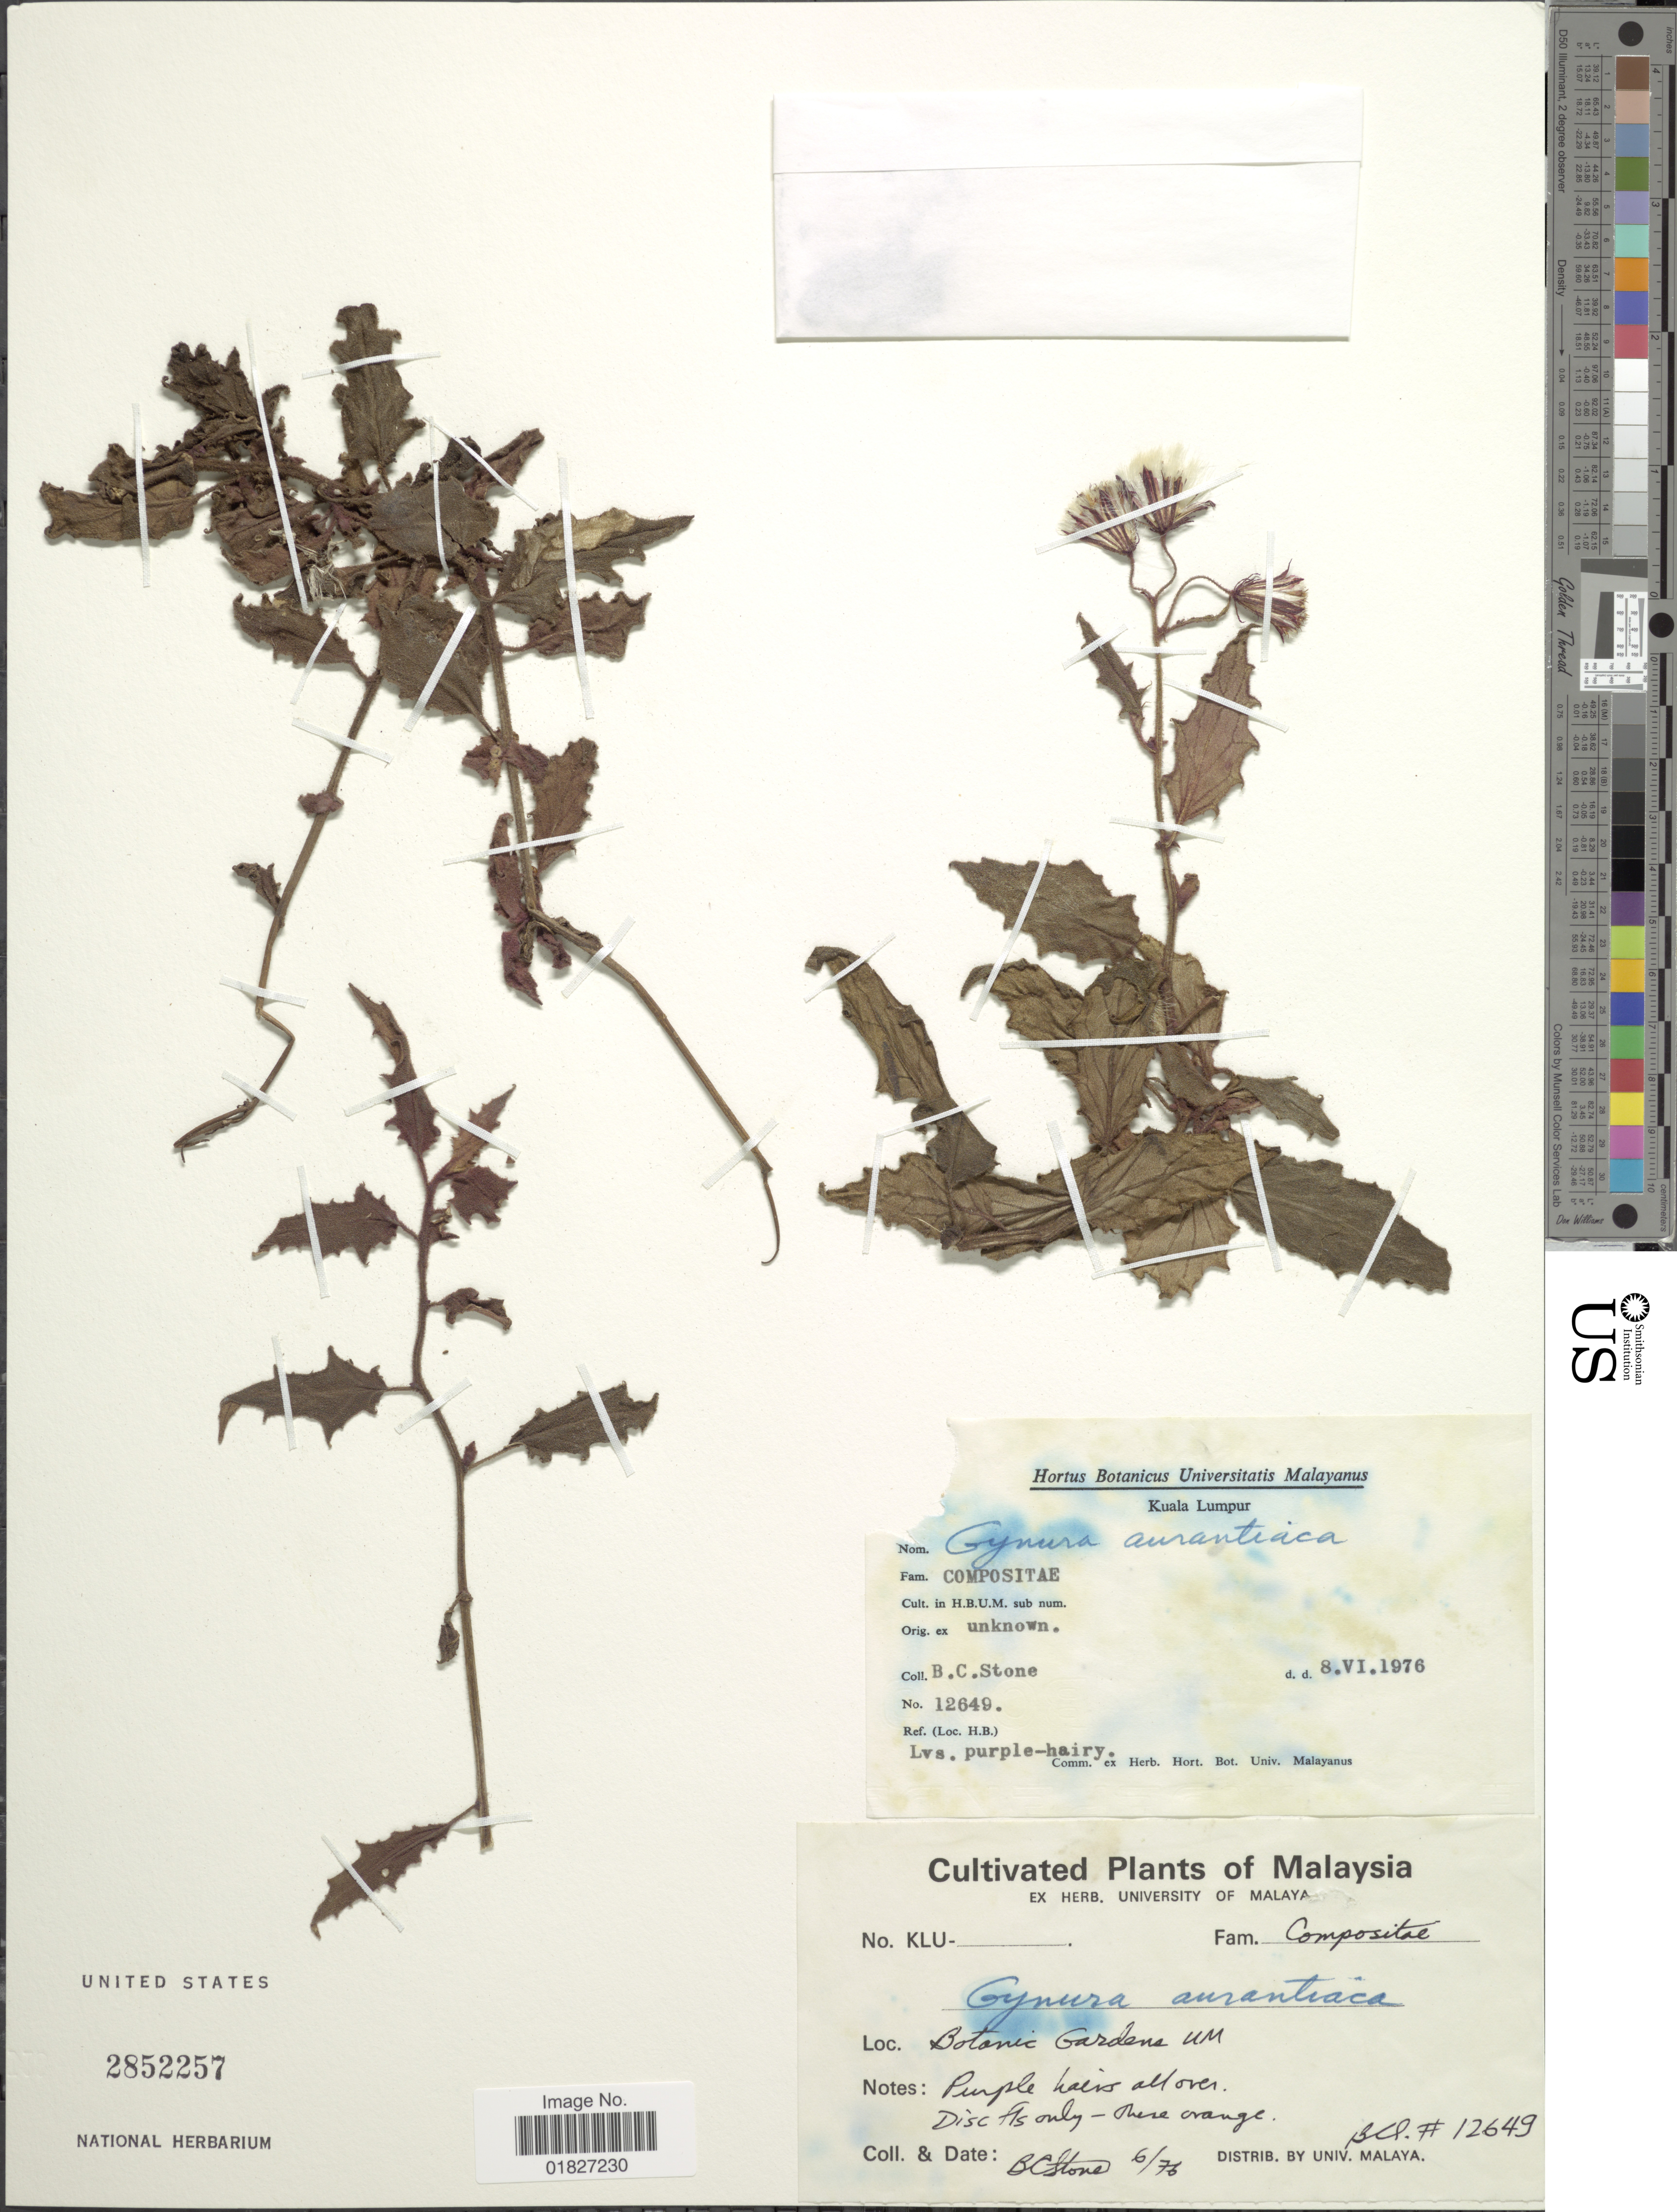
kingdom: Plantae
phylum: Tracheophyta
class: Magnoliopsida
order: Asterales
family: Asteraceae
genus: Gynura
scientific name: Gynura aurantiaca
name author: (Blume) DC.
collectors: B. C. Stone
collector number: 12649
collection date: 1976-06-08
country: Malaysia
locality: Botanic Gardens UM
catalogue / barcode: US 2852257